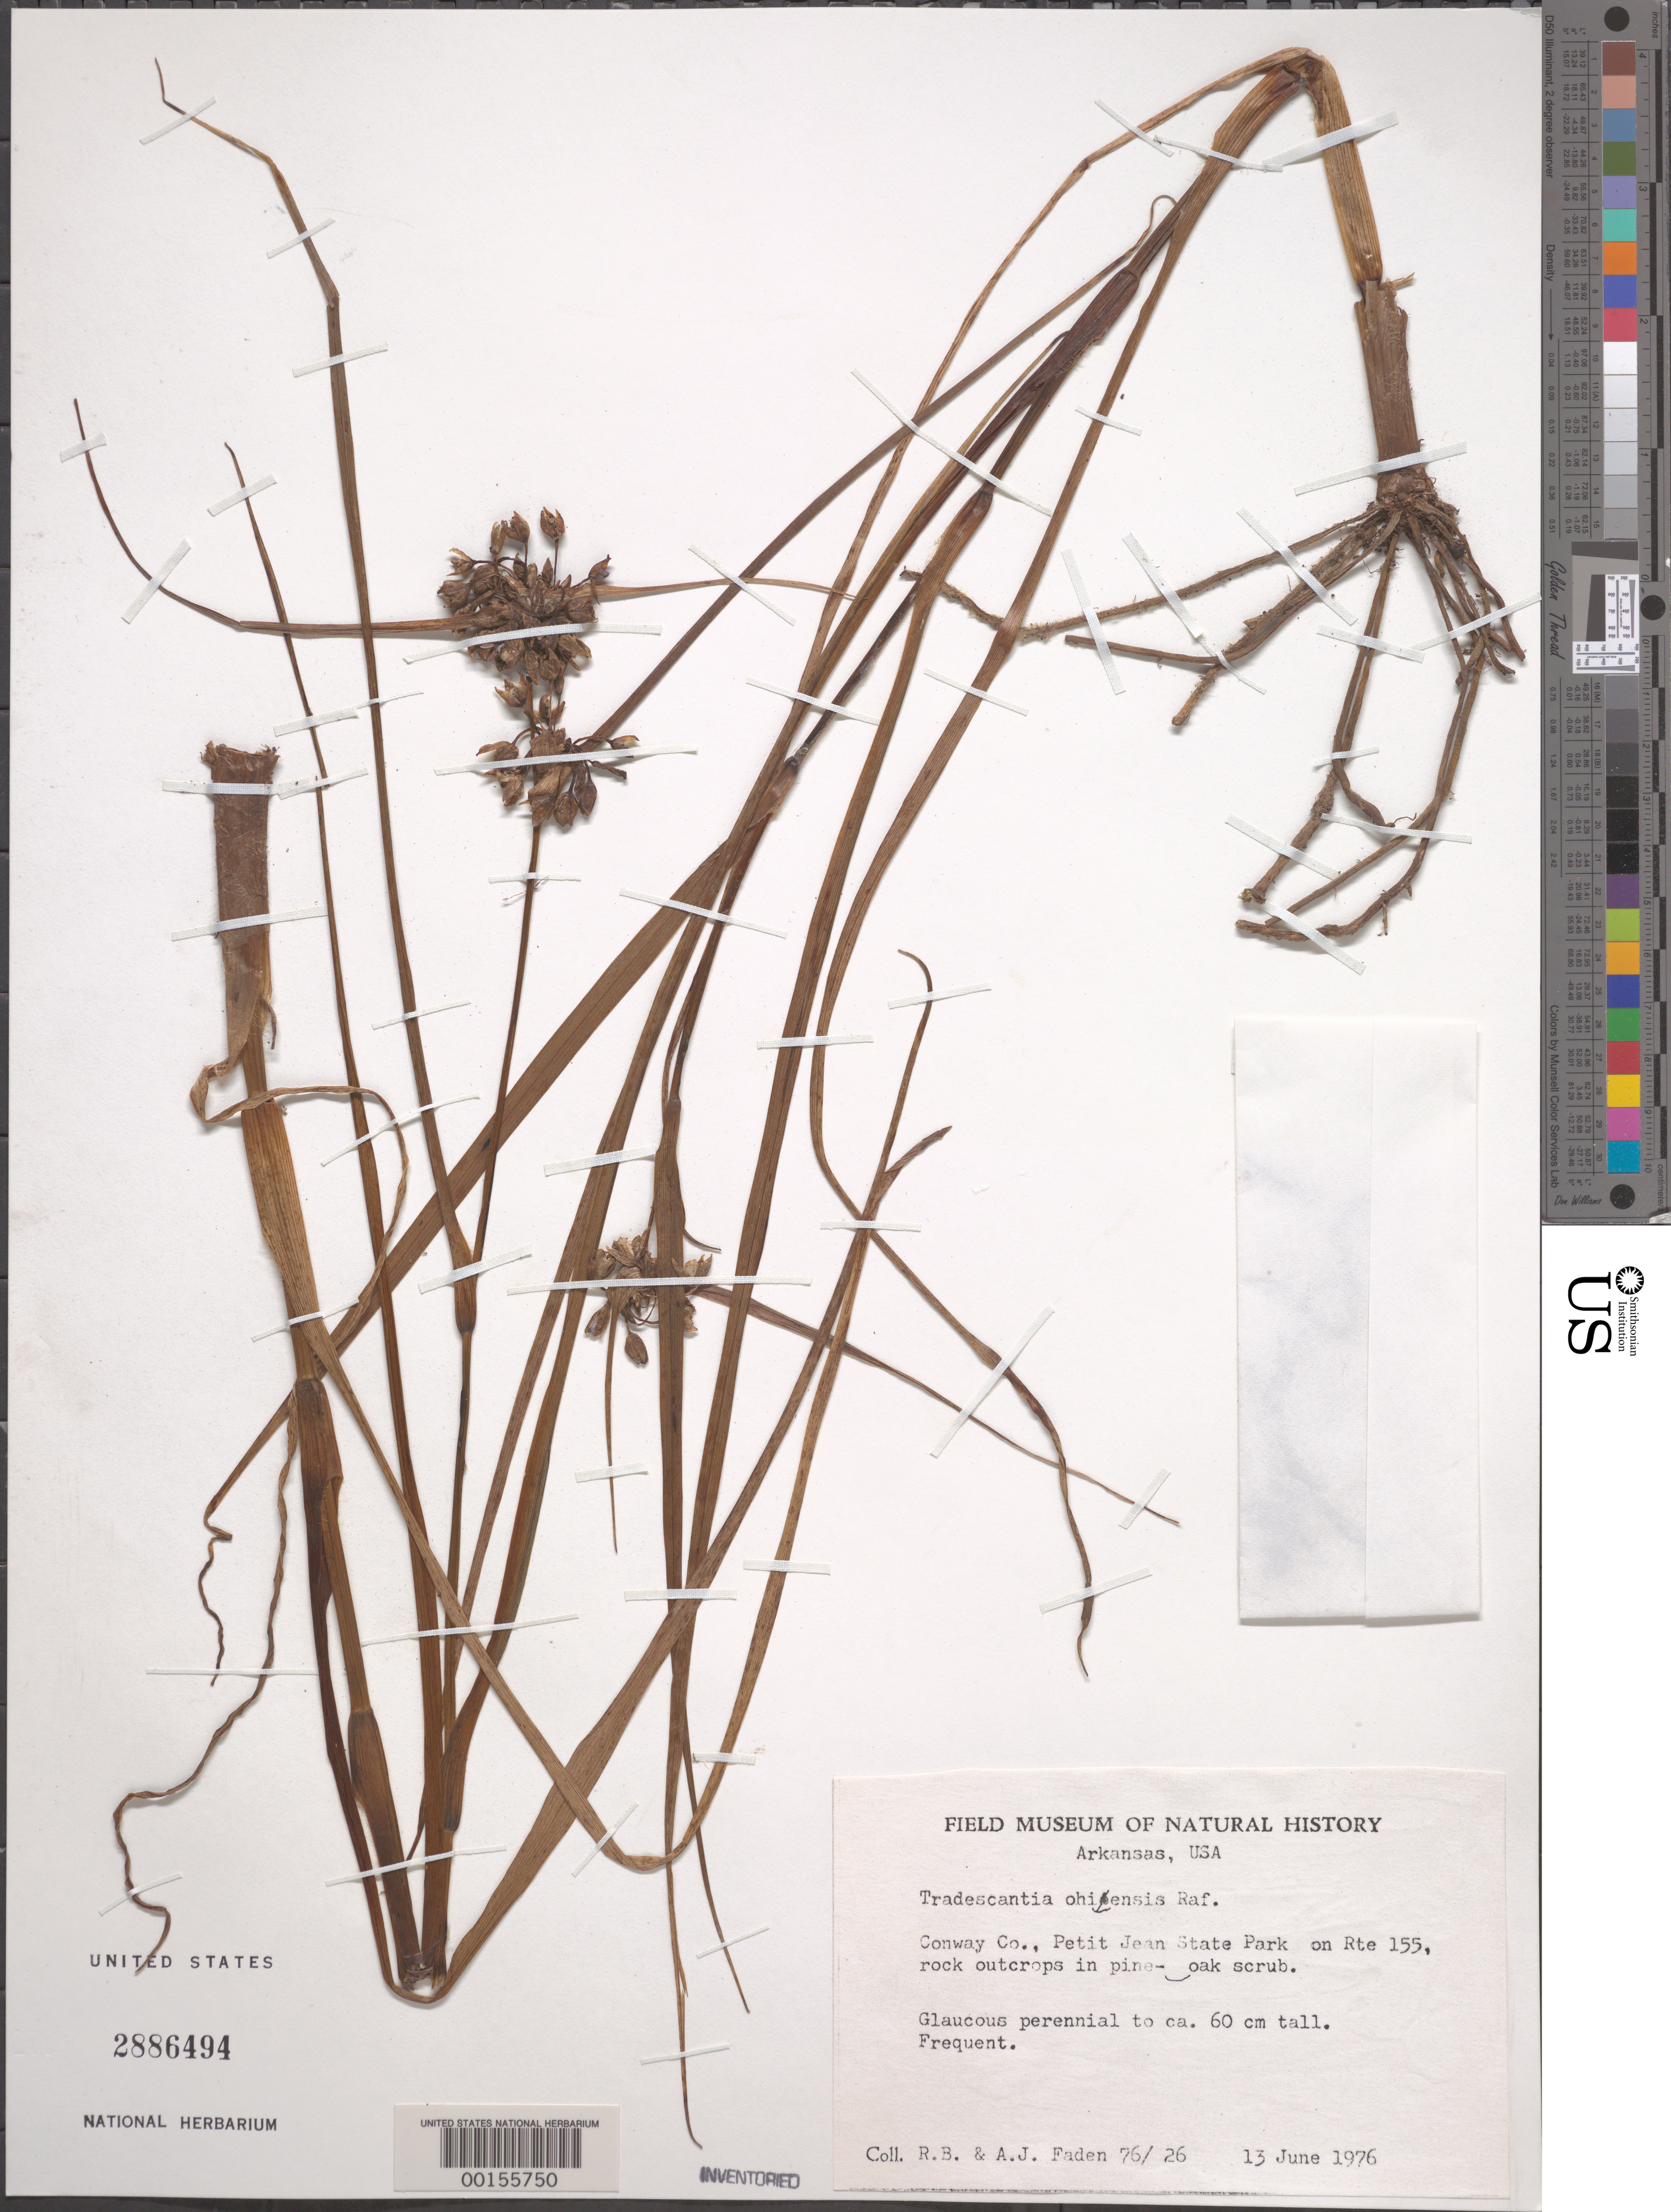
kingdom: Plantae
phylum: Tracheophyta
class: Liliopsida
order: Commelinales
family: Commelinaceae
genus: Tradescantia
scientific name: Tradescantia ohiensis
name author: Raf.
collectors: R. B. Faden & A. J. Faden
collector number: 76/26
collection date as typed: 13 Jun 1976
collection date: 1976-06-13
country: United States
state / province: Arkansas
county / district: Conway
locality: Petit jean state park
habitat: Rock outcrop in pine-oak scrub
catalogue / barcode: US 2886494